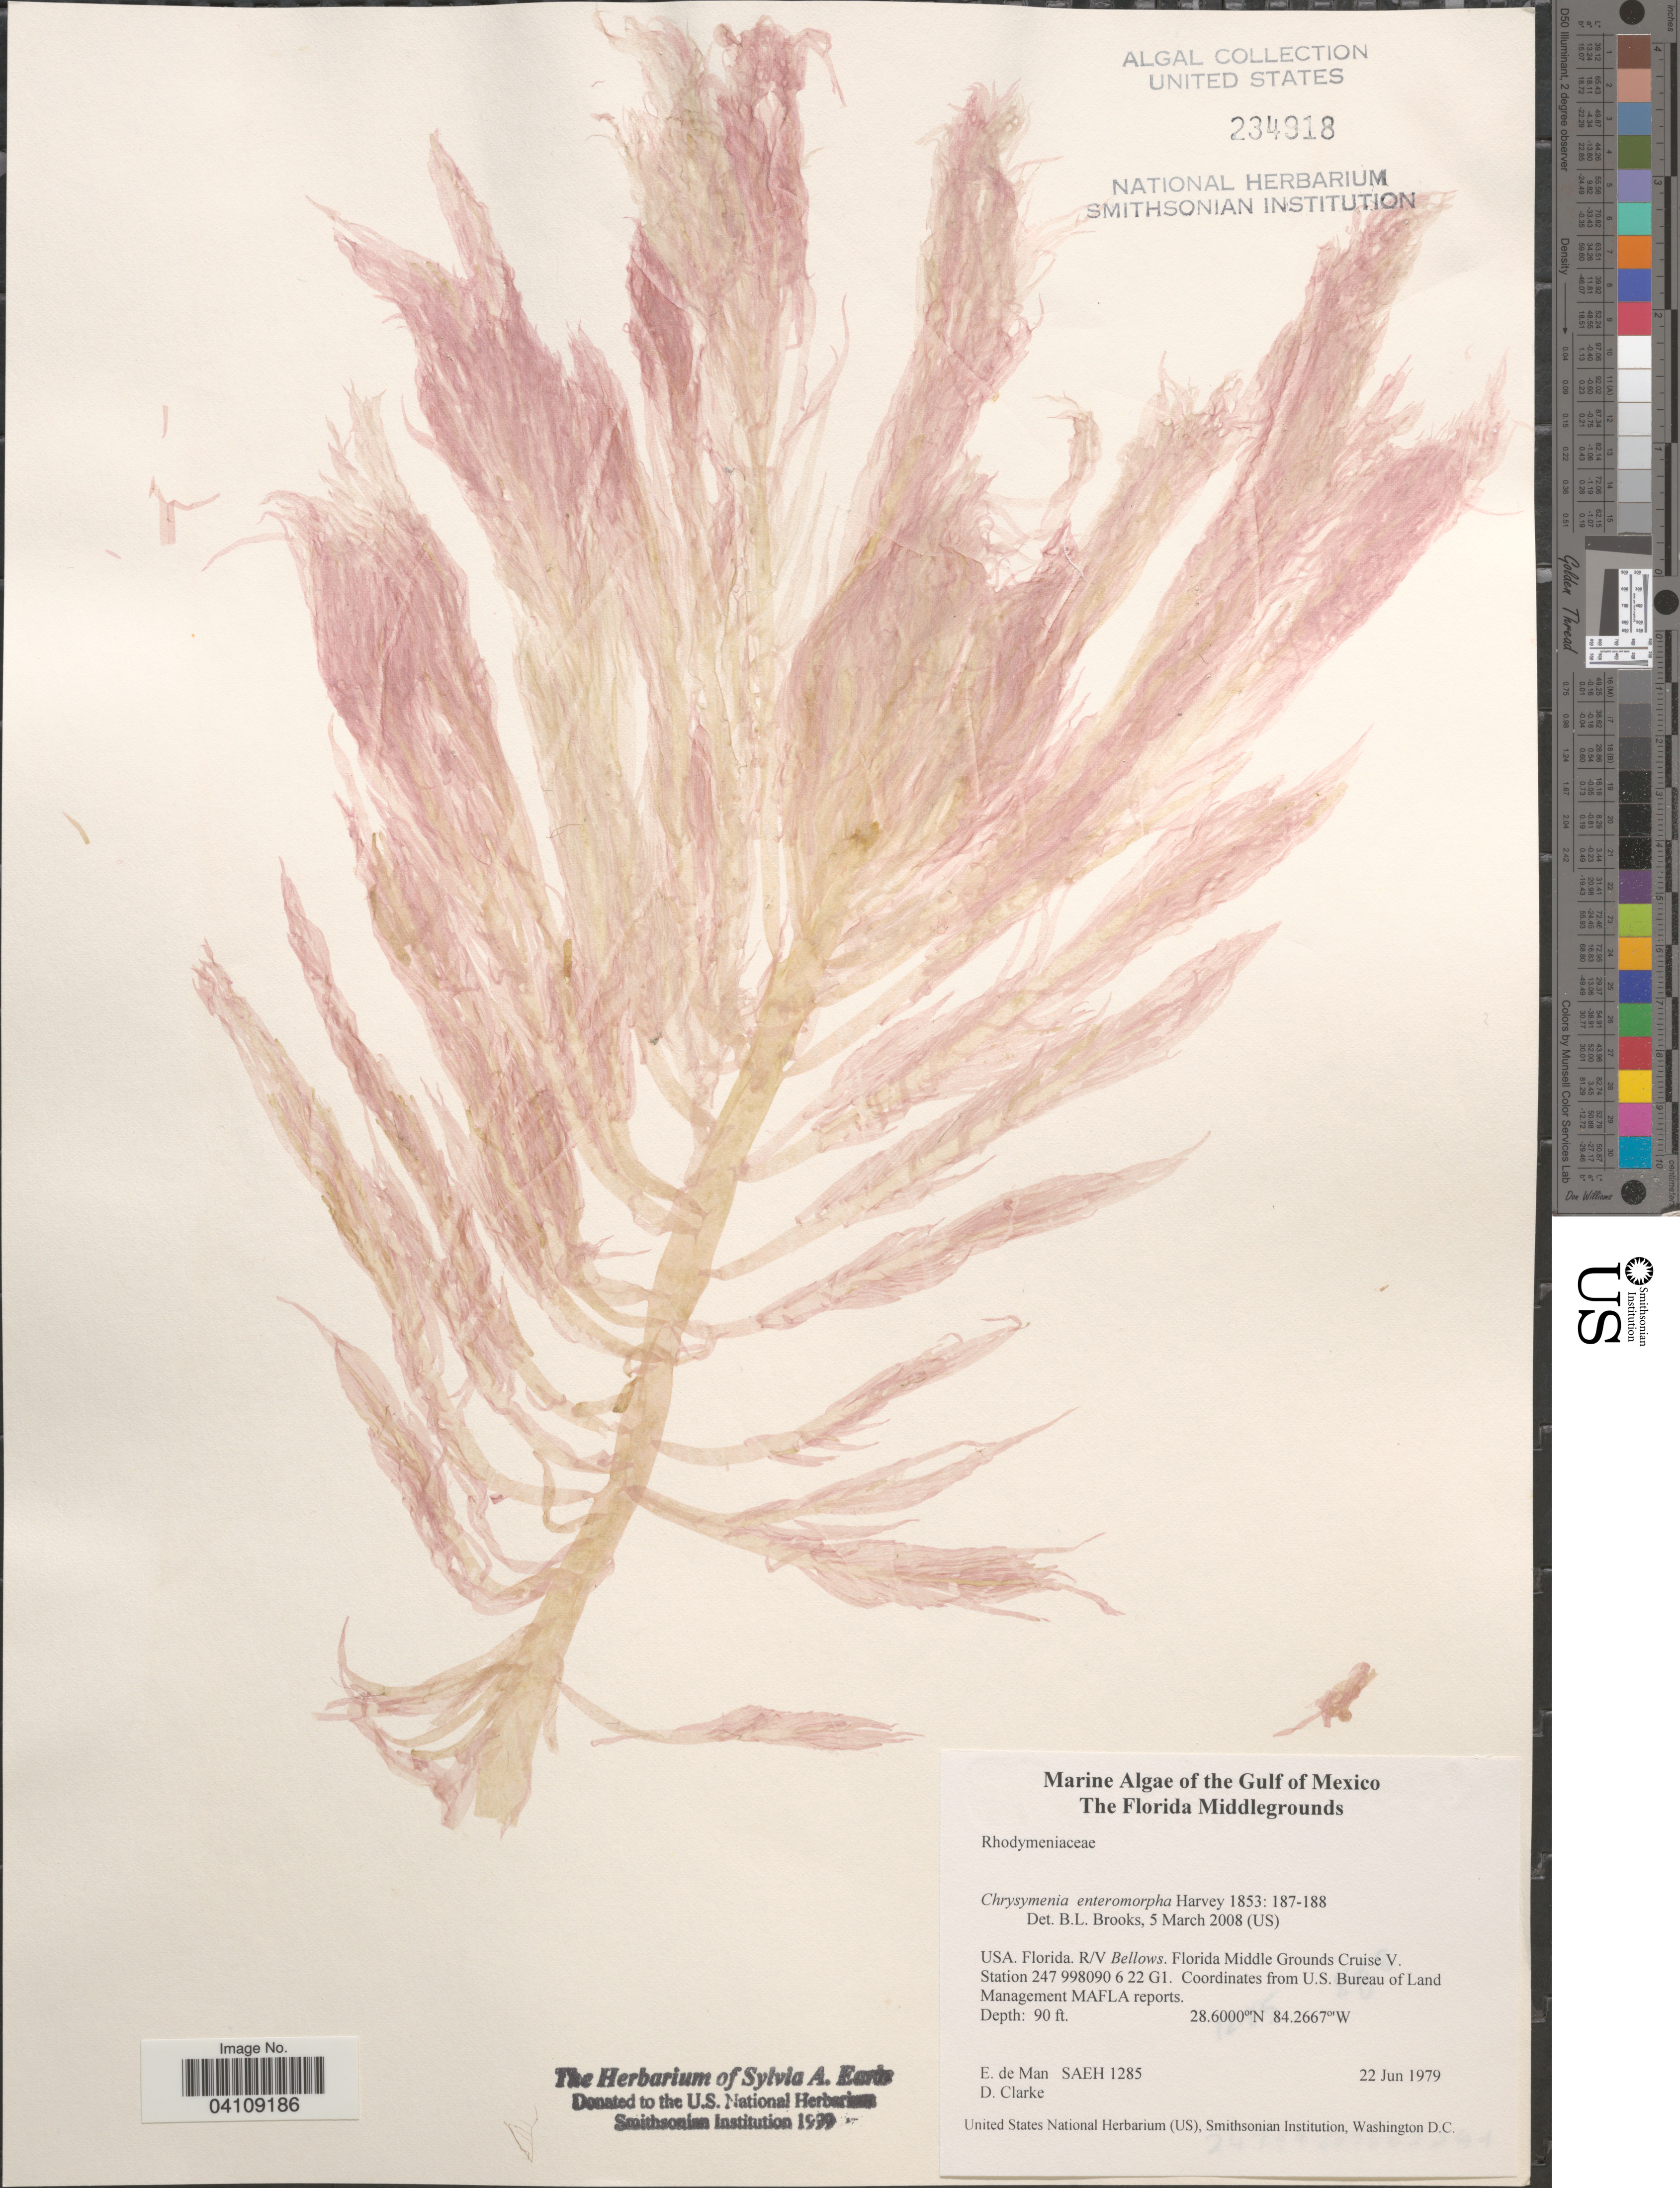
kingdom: Plantae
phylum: Rhodophyta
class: Florideophyceae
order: Rhodymeniales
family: Rhodymeniaceae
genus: Botryocladia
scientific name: Botryocladia enteromorpha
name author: (Harv.) W.E. Schmidt et al. in W.E. Schmidt et al.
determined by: Algae name updating Project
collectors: E. de Man & D. Clarke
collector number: SAEH 1285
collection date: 1979-06-22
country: United States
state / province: Florida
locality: Gulf of Mexico. The Florida Middlegrounds. Florida. R/V Bellows. Florida Middle Grounds V. Station 247 998090 6 22 G1.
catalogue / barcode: US 234918